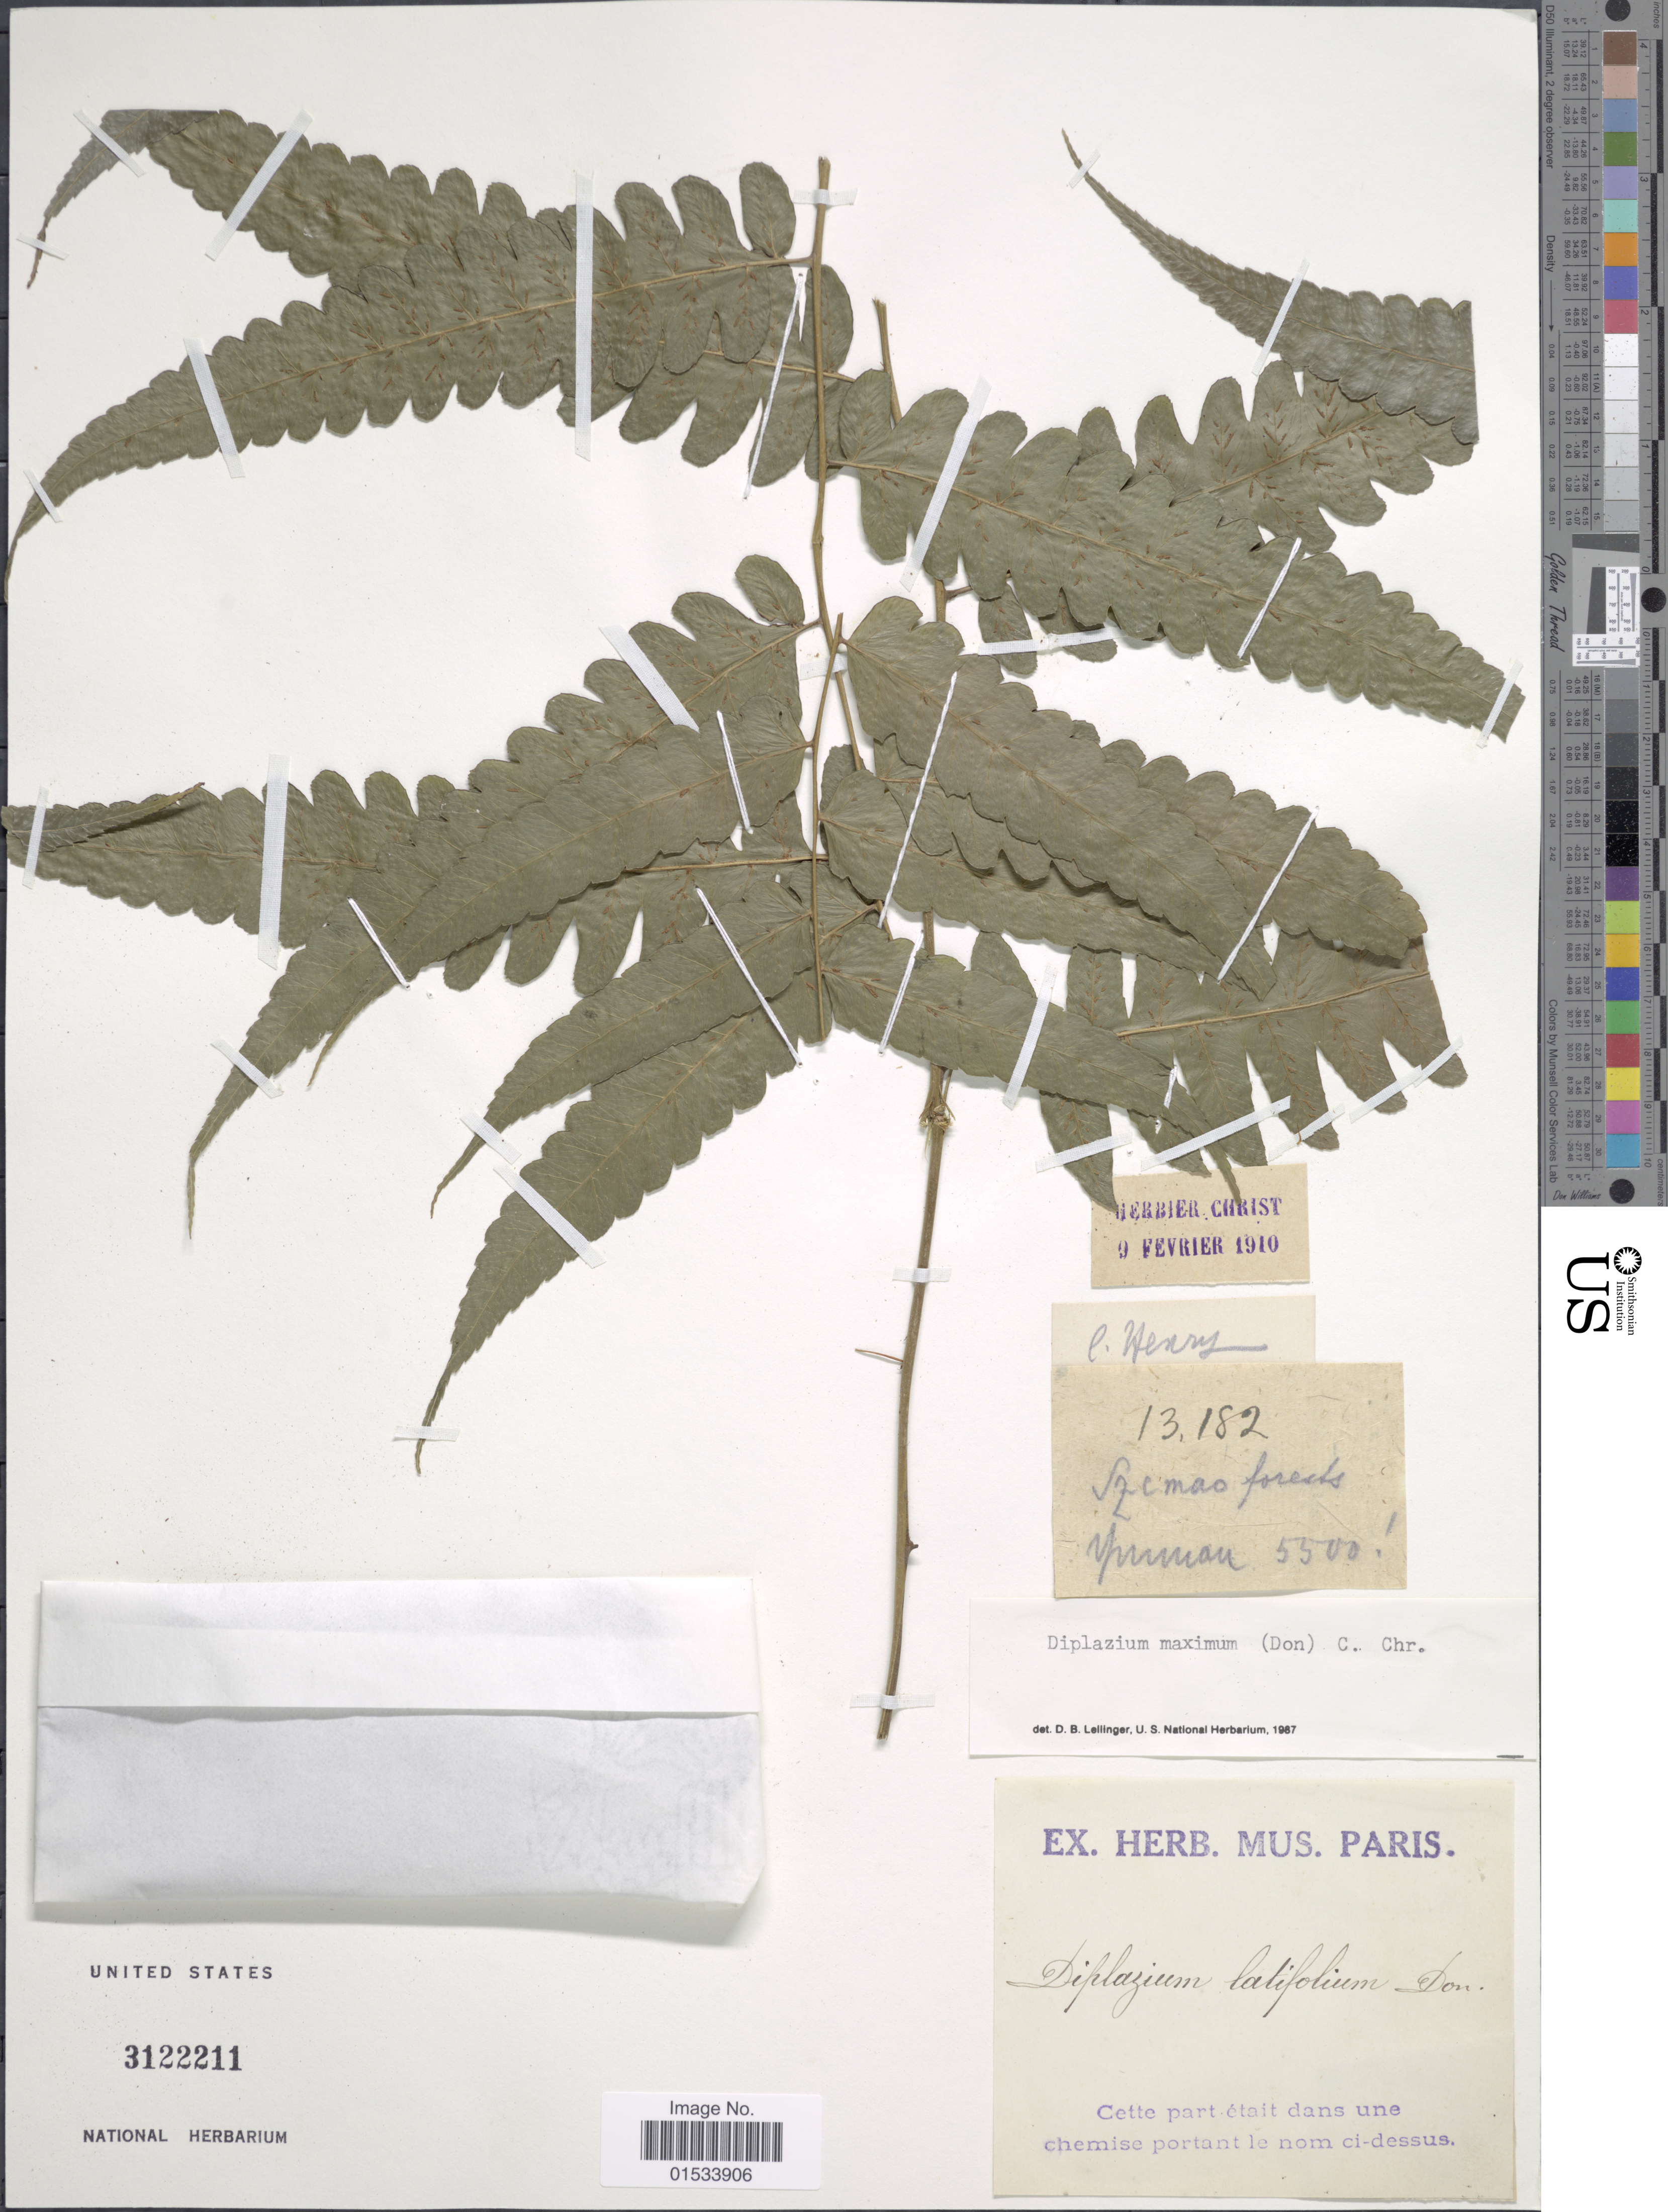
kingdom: Plantae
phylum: Tracheophyta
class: Polypodiopsida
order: Polypodiales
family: Athyriaceae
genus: Diplazium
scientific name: Diplazium maximum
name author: (D. Don) C. Chr.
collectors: ex herb. Mus. Paris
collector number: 13182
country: China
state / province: Yunnan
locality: Szemao forests [interpreted]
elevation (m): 1676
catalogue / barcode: US 3122211